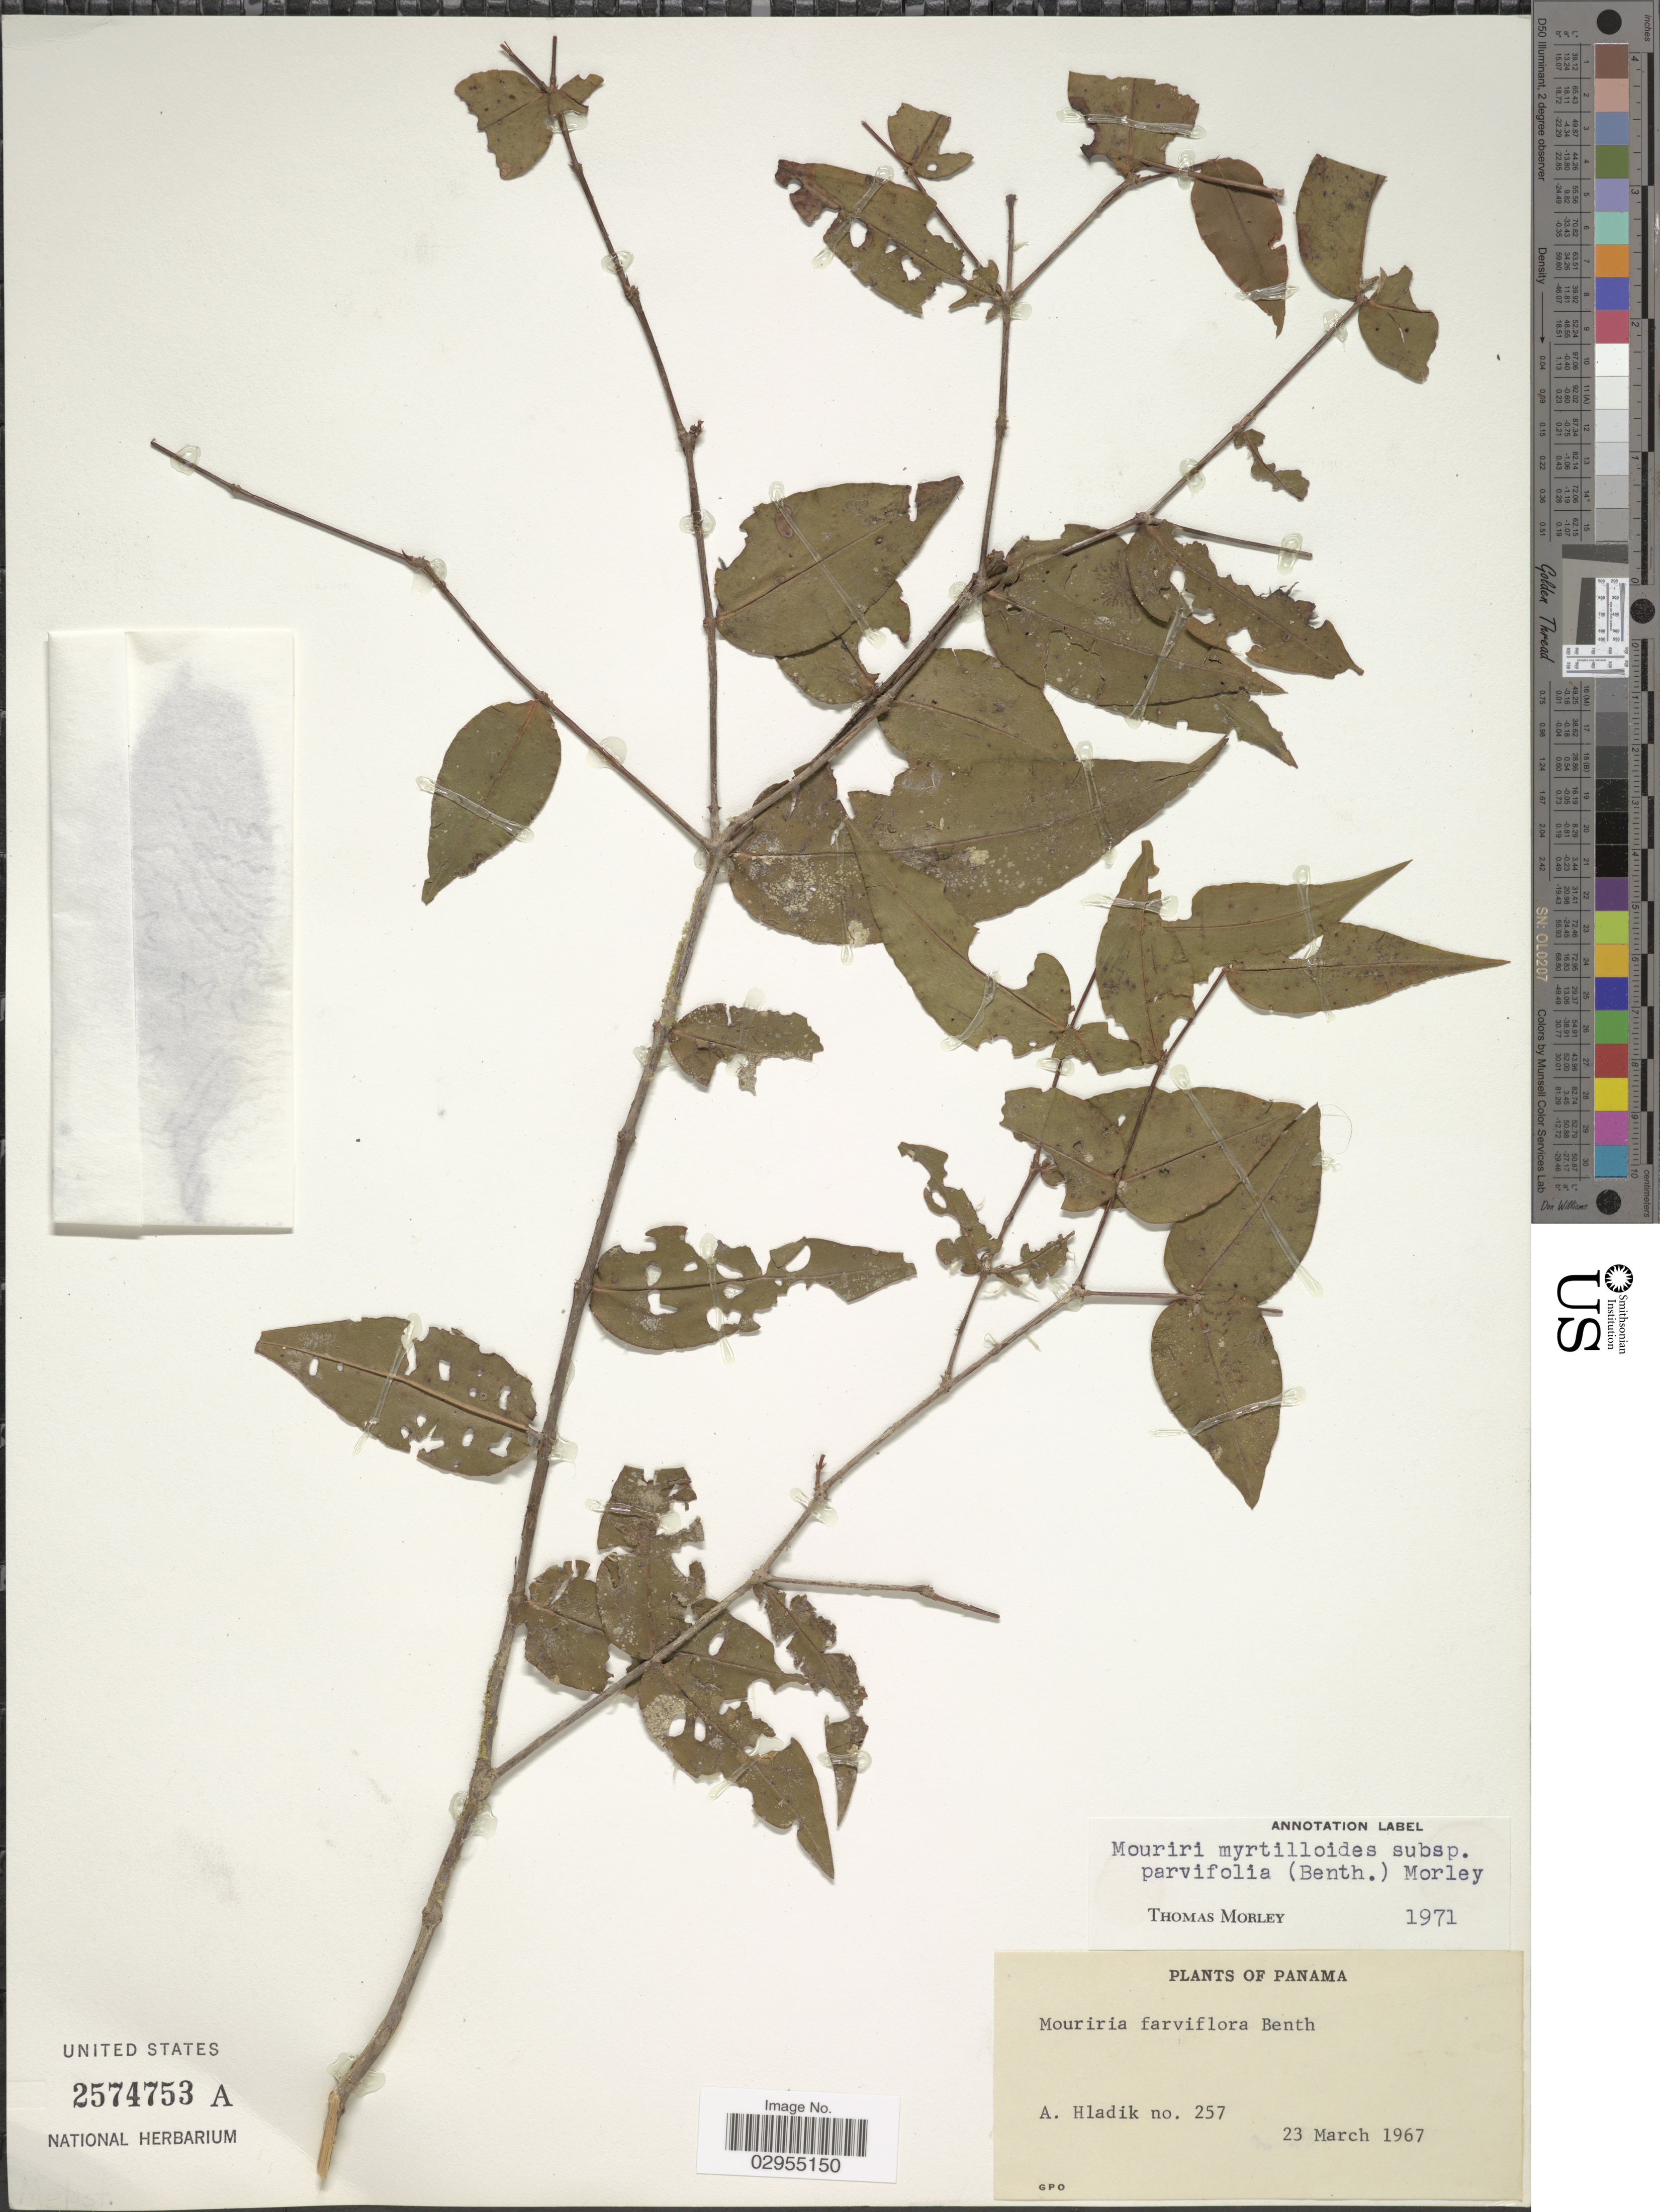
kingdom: Plantae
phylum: Tracheophyta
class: Magnoliopsida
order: Myrtales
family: Melastomataceae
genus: Mouriri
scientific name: Mouriri parvifolia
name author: Benth.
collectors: A. Hladik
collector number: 257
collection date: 1967-03-23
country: Panama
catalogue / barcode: US 2574753A